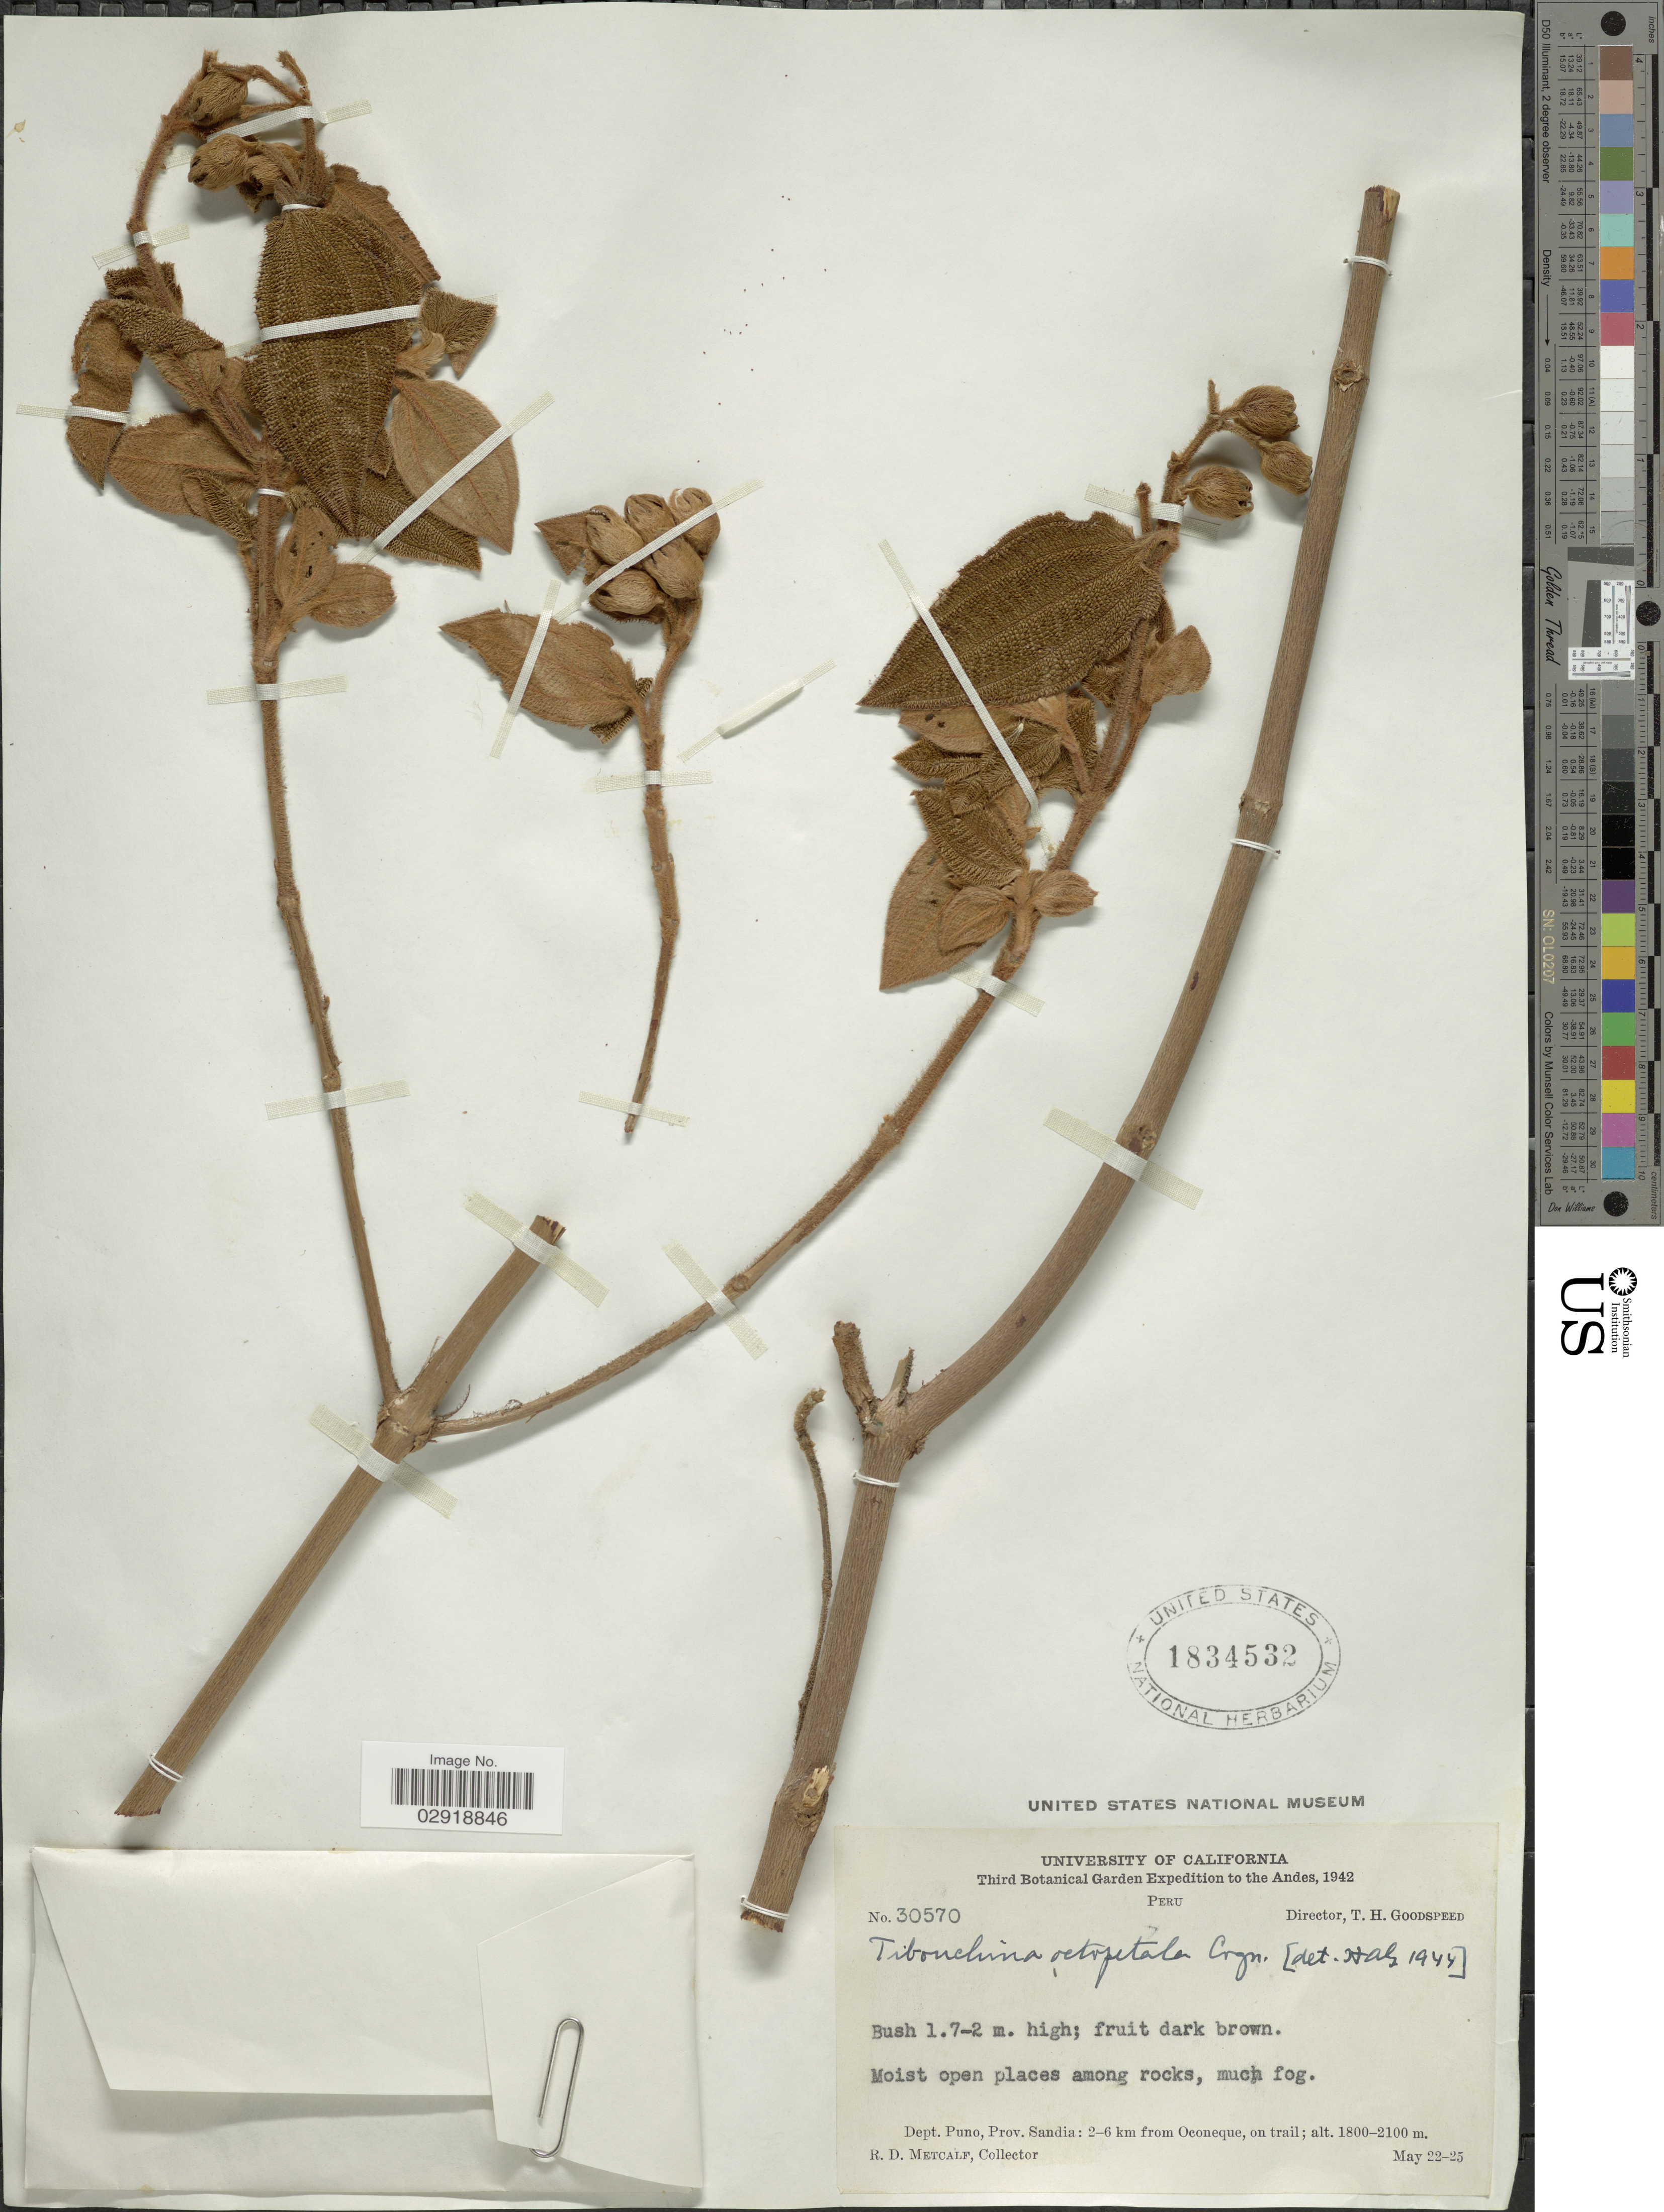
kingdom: Plantae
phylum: Tracheophyta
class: Magnoliopsida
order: Myrtales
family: Melastomataceae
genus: Tibouchina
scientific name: Tibouchina octopetala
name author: Cogn.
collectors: R. D. Metcalf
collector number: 30570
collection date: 1942-05-22/1942-05-25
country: Peru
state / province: Puno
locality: The Andes. Dept. Puno, Prov. Sandia: 2-6 km from Oconeque, on trail.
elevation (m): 1800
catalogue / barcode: US 1834532